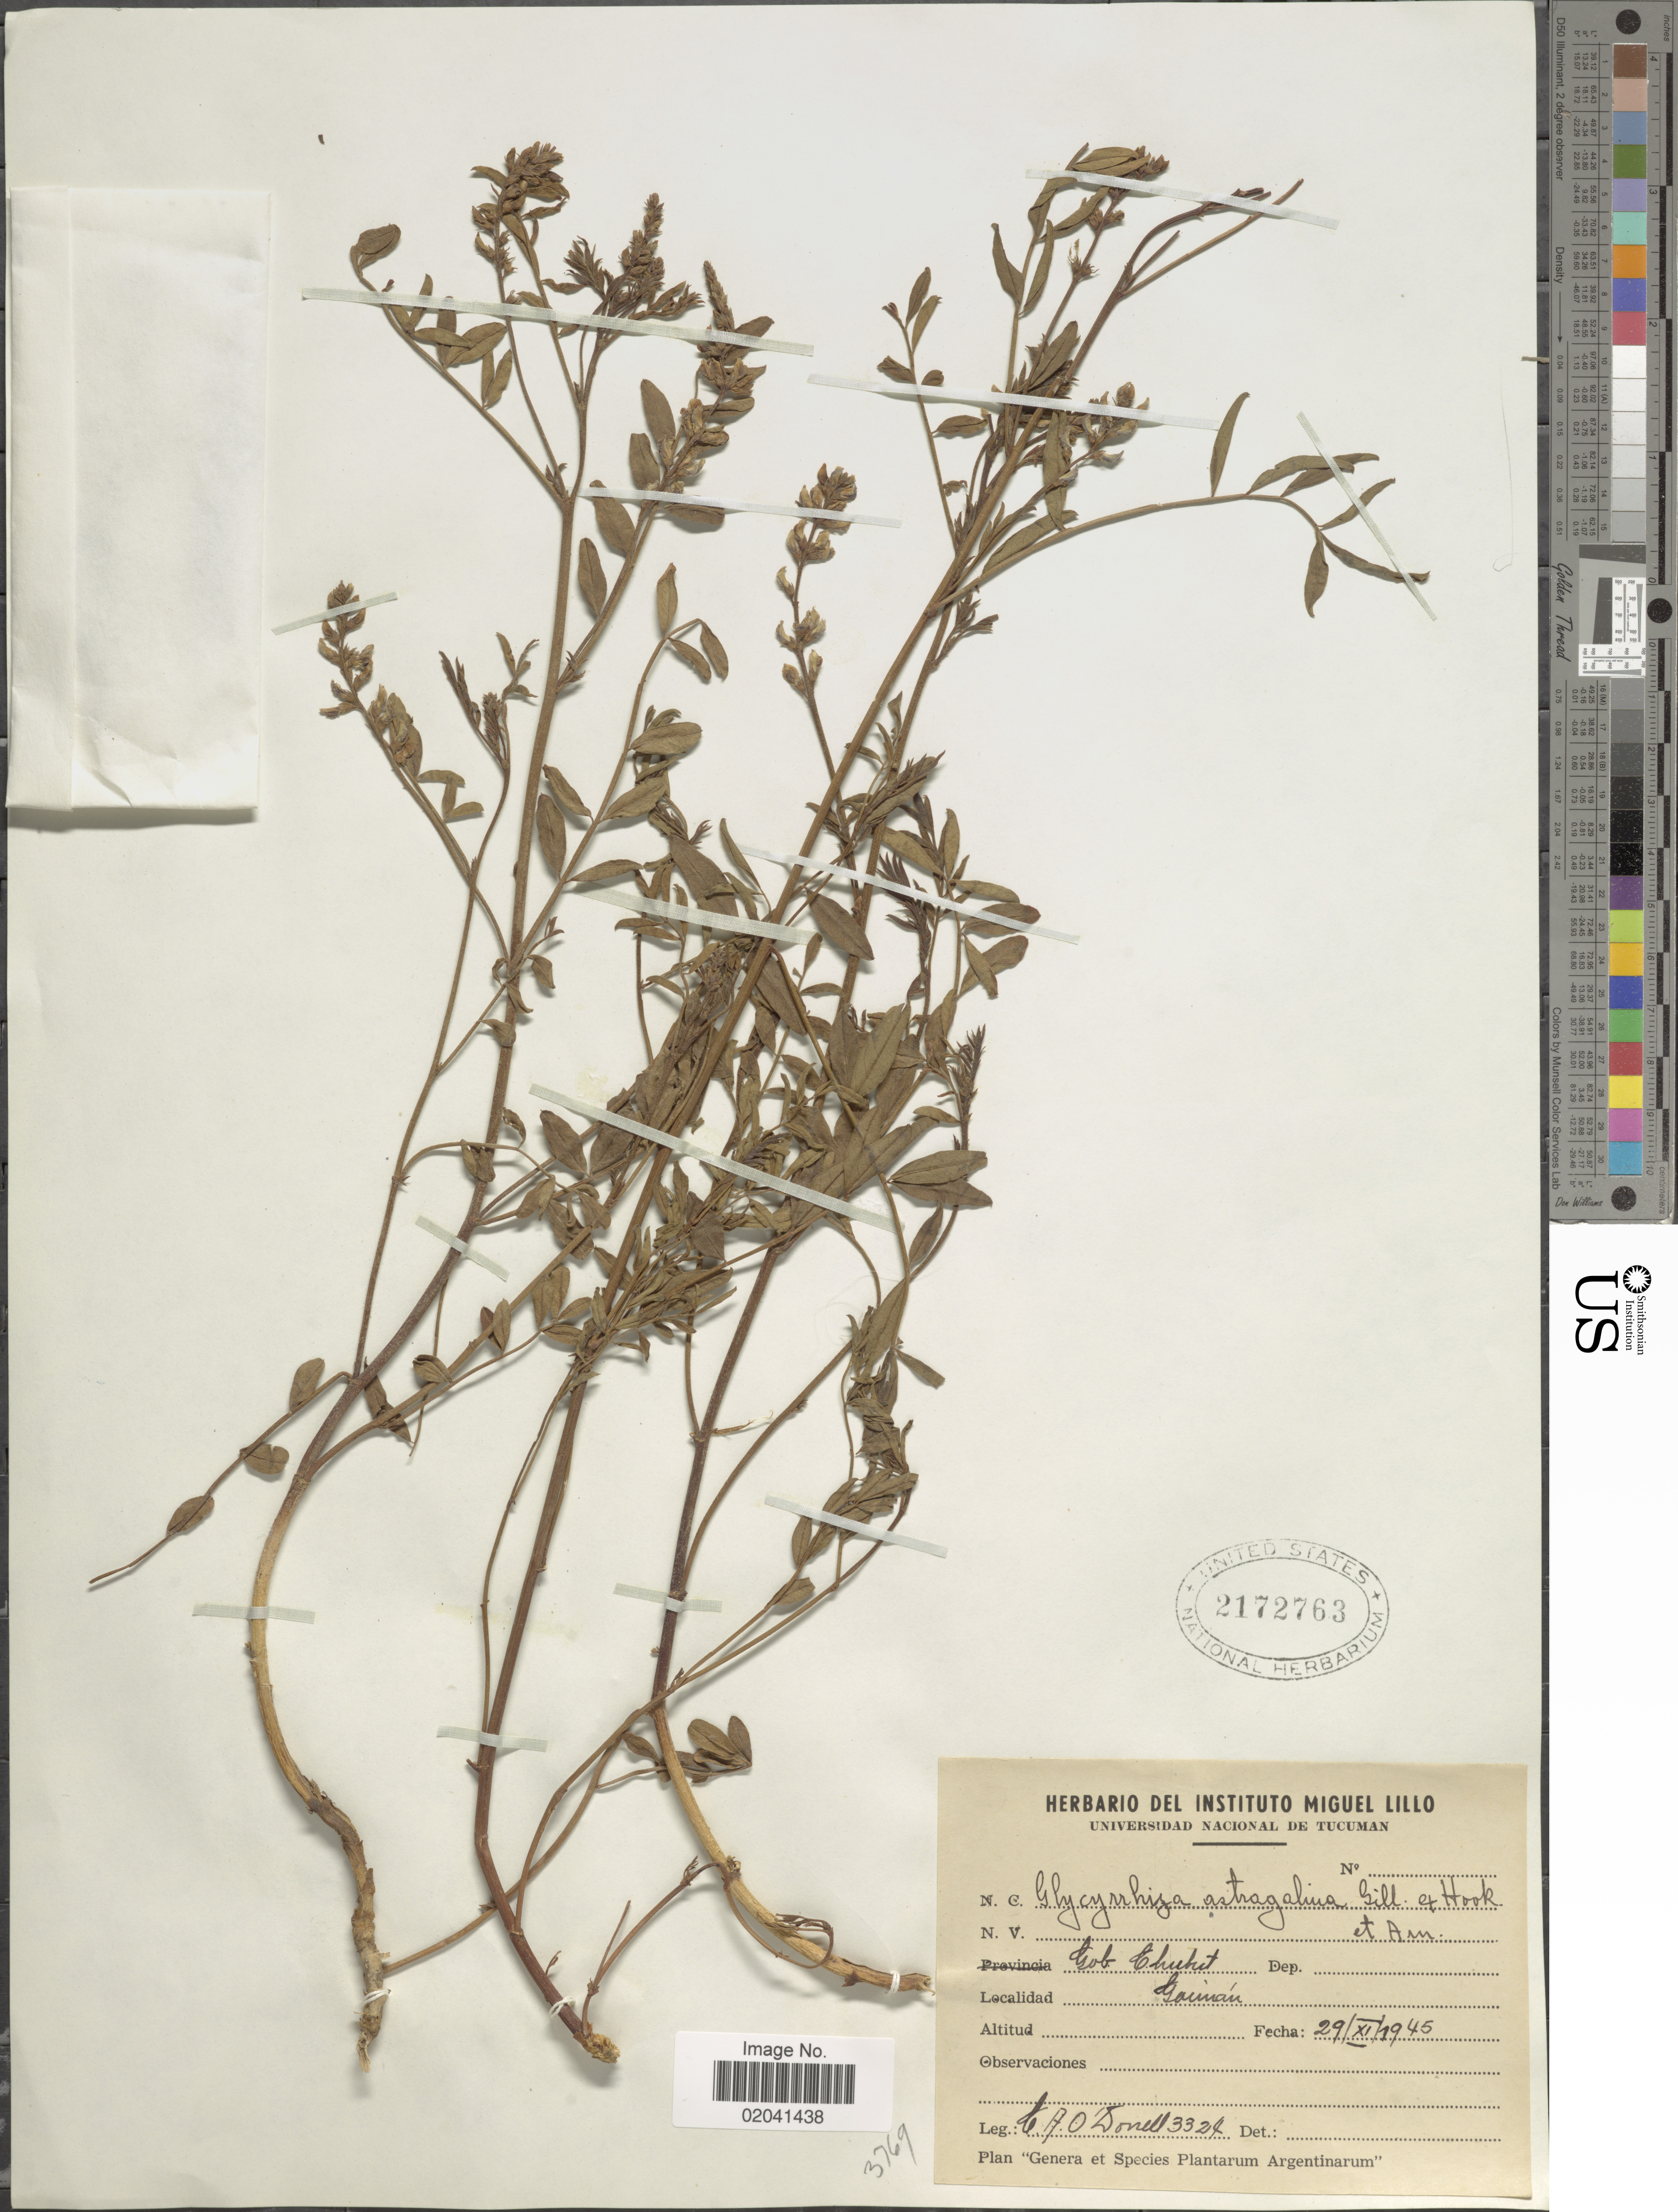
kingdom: Plantae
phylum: Tracheophyta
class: Magnoliopsida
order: Fabales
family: Fabaceae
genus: Glycyrrhiza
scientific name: Glycyrrhiza astragalina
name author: Gillies ex Hook. & Arn.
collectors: C. A. O'Donell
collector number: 3324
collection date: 1945-11-29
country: Argentina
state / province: Chubut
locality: Gob. Chubut Goimán [interpreted]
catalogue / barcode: US 2172763